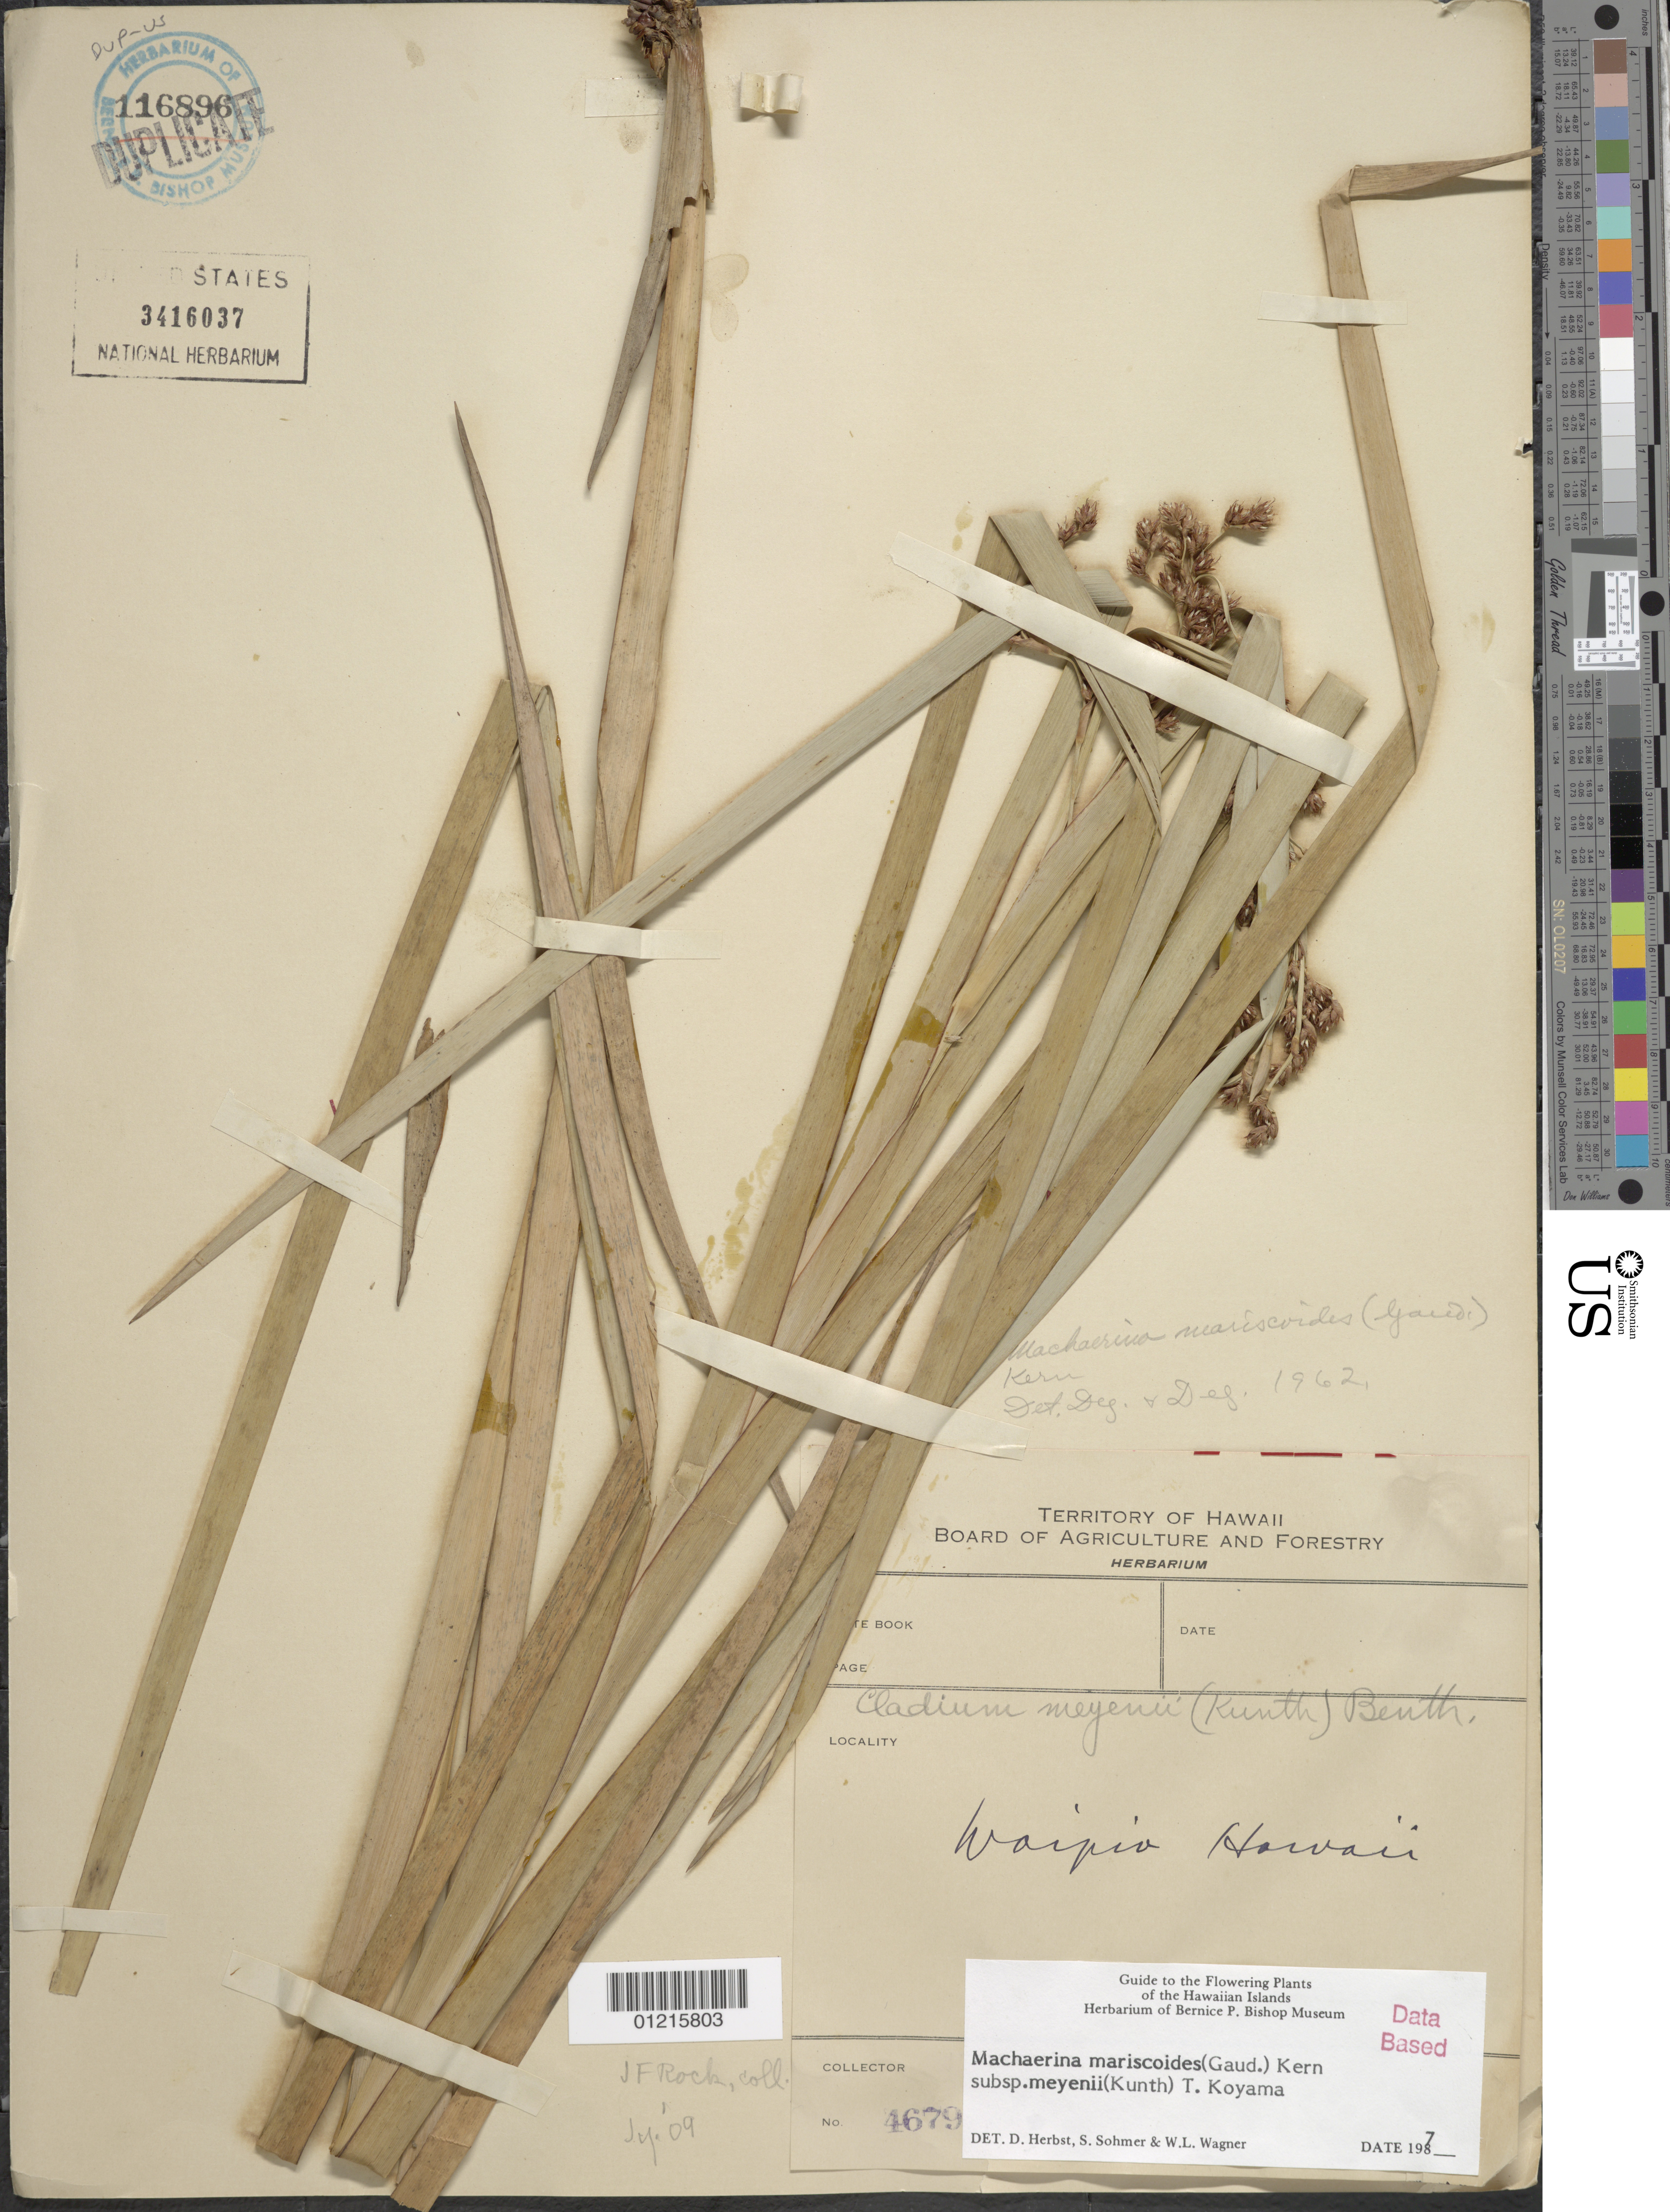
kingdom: Plantae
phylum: Tracheophyta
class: Liliopsida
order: Poales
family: Cyperaceae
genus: Machaerina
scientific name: Machaerina mariscoides subsp. meyenii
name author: (Kunth) T. Koyama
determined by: Herbst, D. R.; Sohmer, S. H.; Wagner, W. L.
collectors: J. F. Rock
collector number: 4679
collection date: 1909-07-01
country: United States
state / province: Hawaii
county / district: Hawaii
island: Hawaii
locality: Waipio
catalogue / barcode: US 3416037